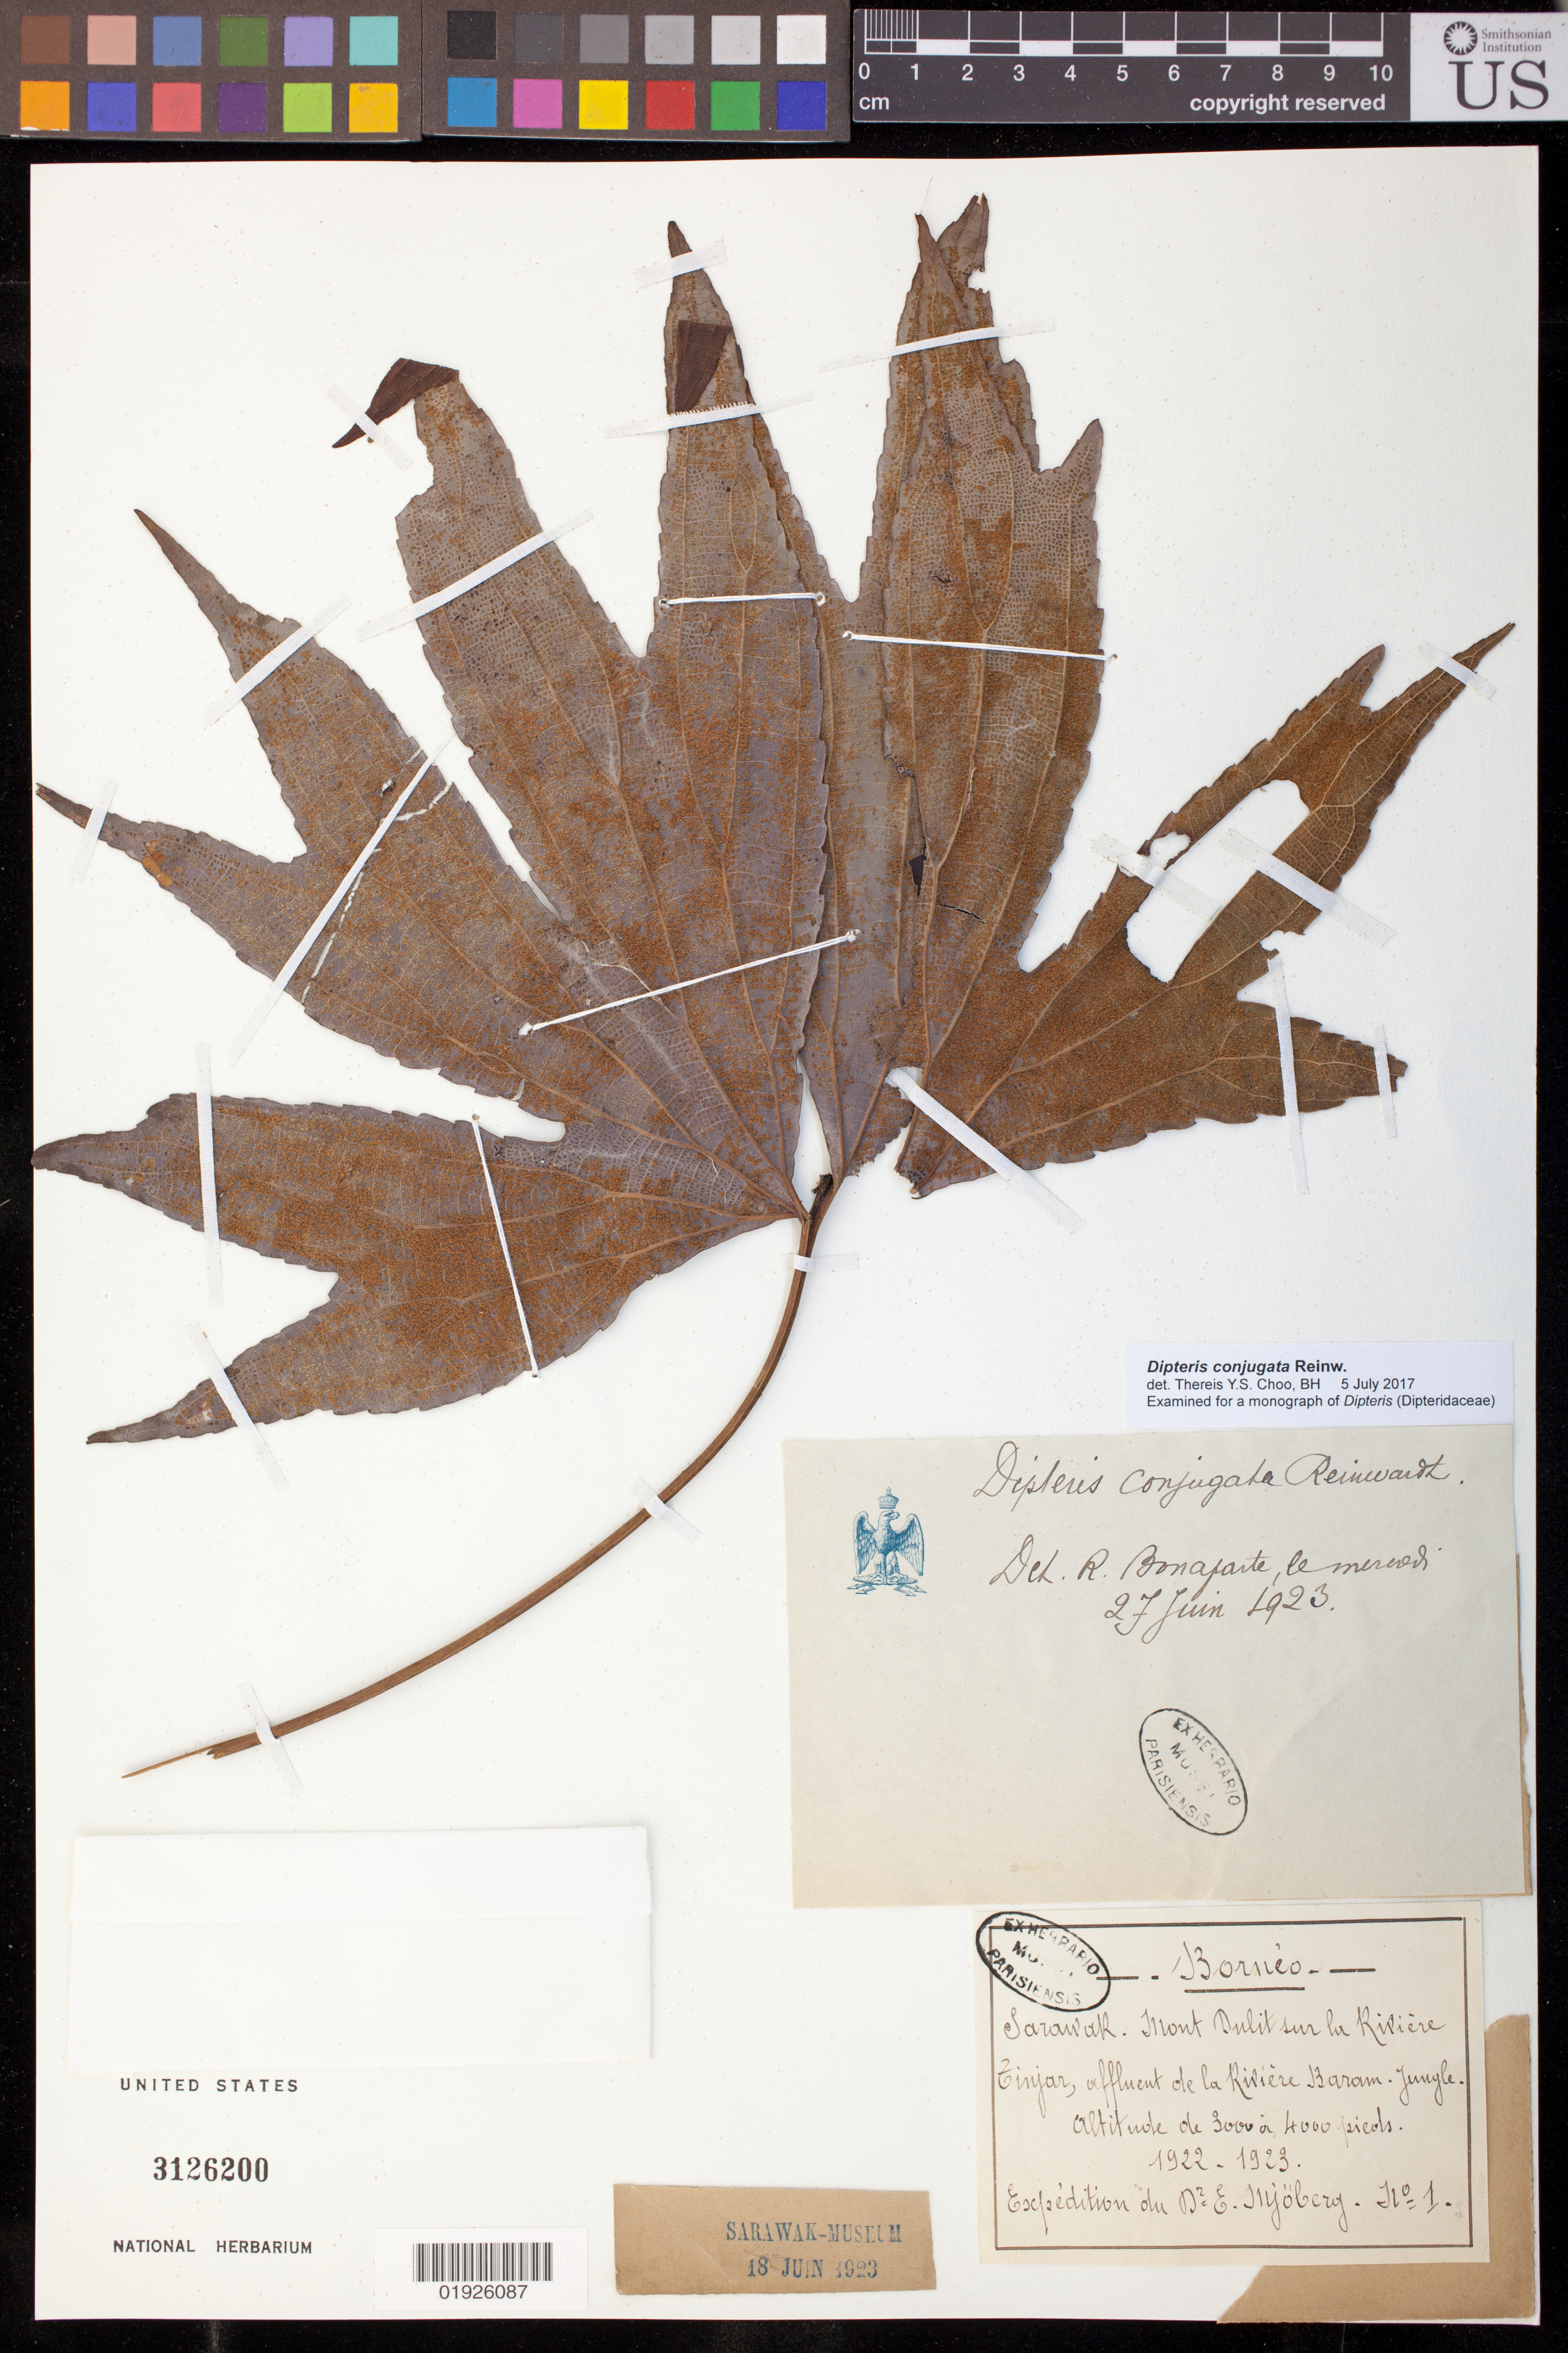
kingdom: Plantae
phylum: Tracheophyta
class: Polypodiopsida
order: Gleicheniales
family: Dipteridaceae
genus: Dipteris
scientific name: Dipteris conjugata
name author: Reinw.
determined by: Choo, Thereis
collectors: E. Mjoberg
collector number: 1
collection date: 1922/1923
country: Malaysia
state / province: Sarawak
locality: Borneo, Sarawak, Mont Dulit sur la Riviere, Einjar, affluent de la Riviere Barom-jungle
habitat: Jungle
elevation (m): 914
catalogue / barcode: US 3126200